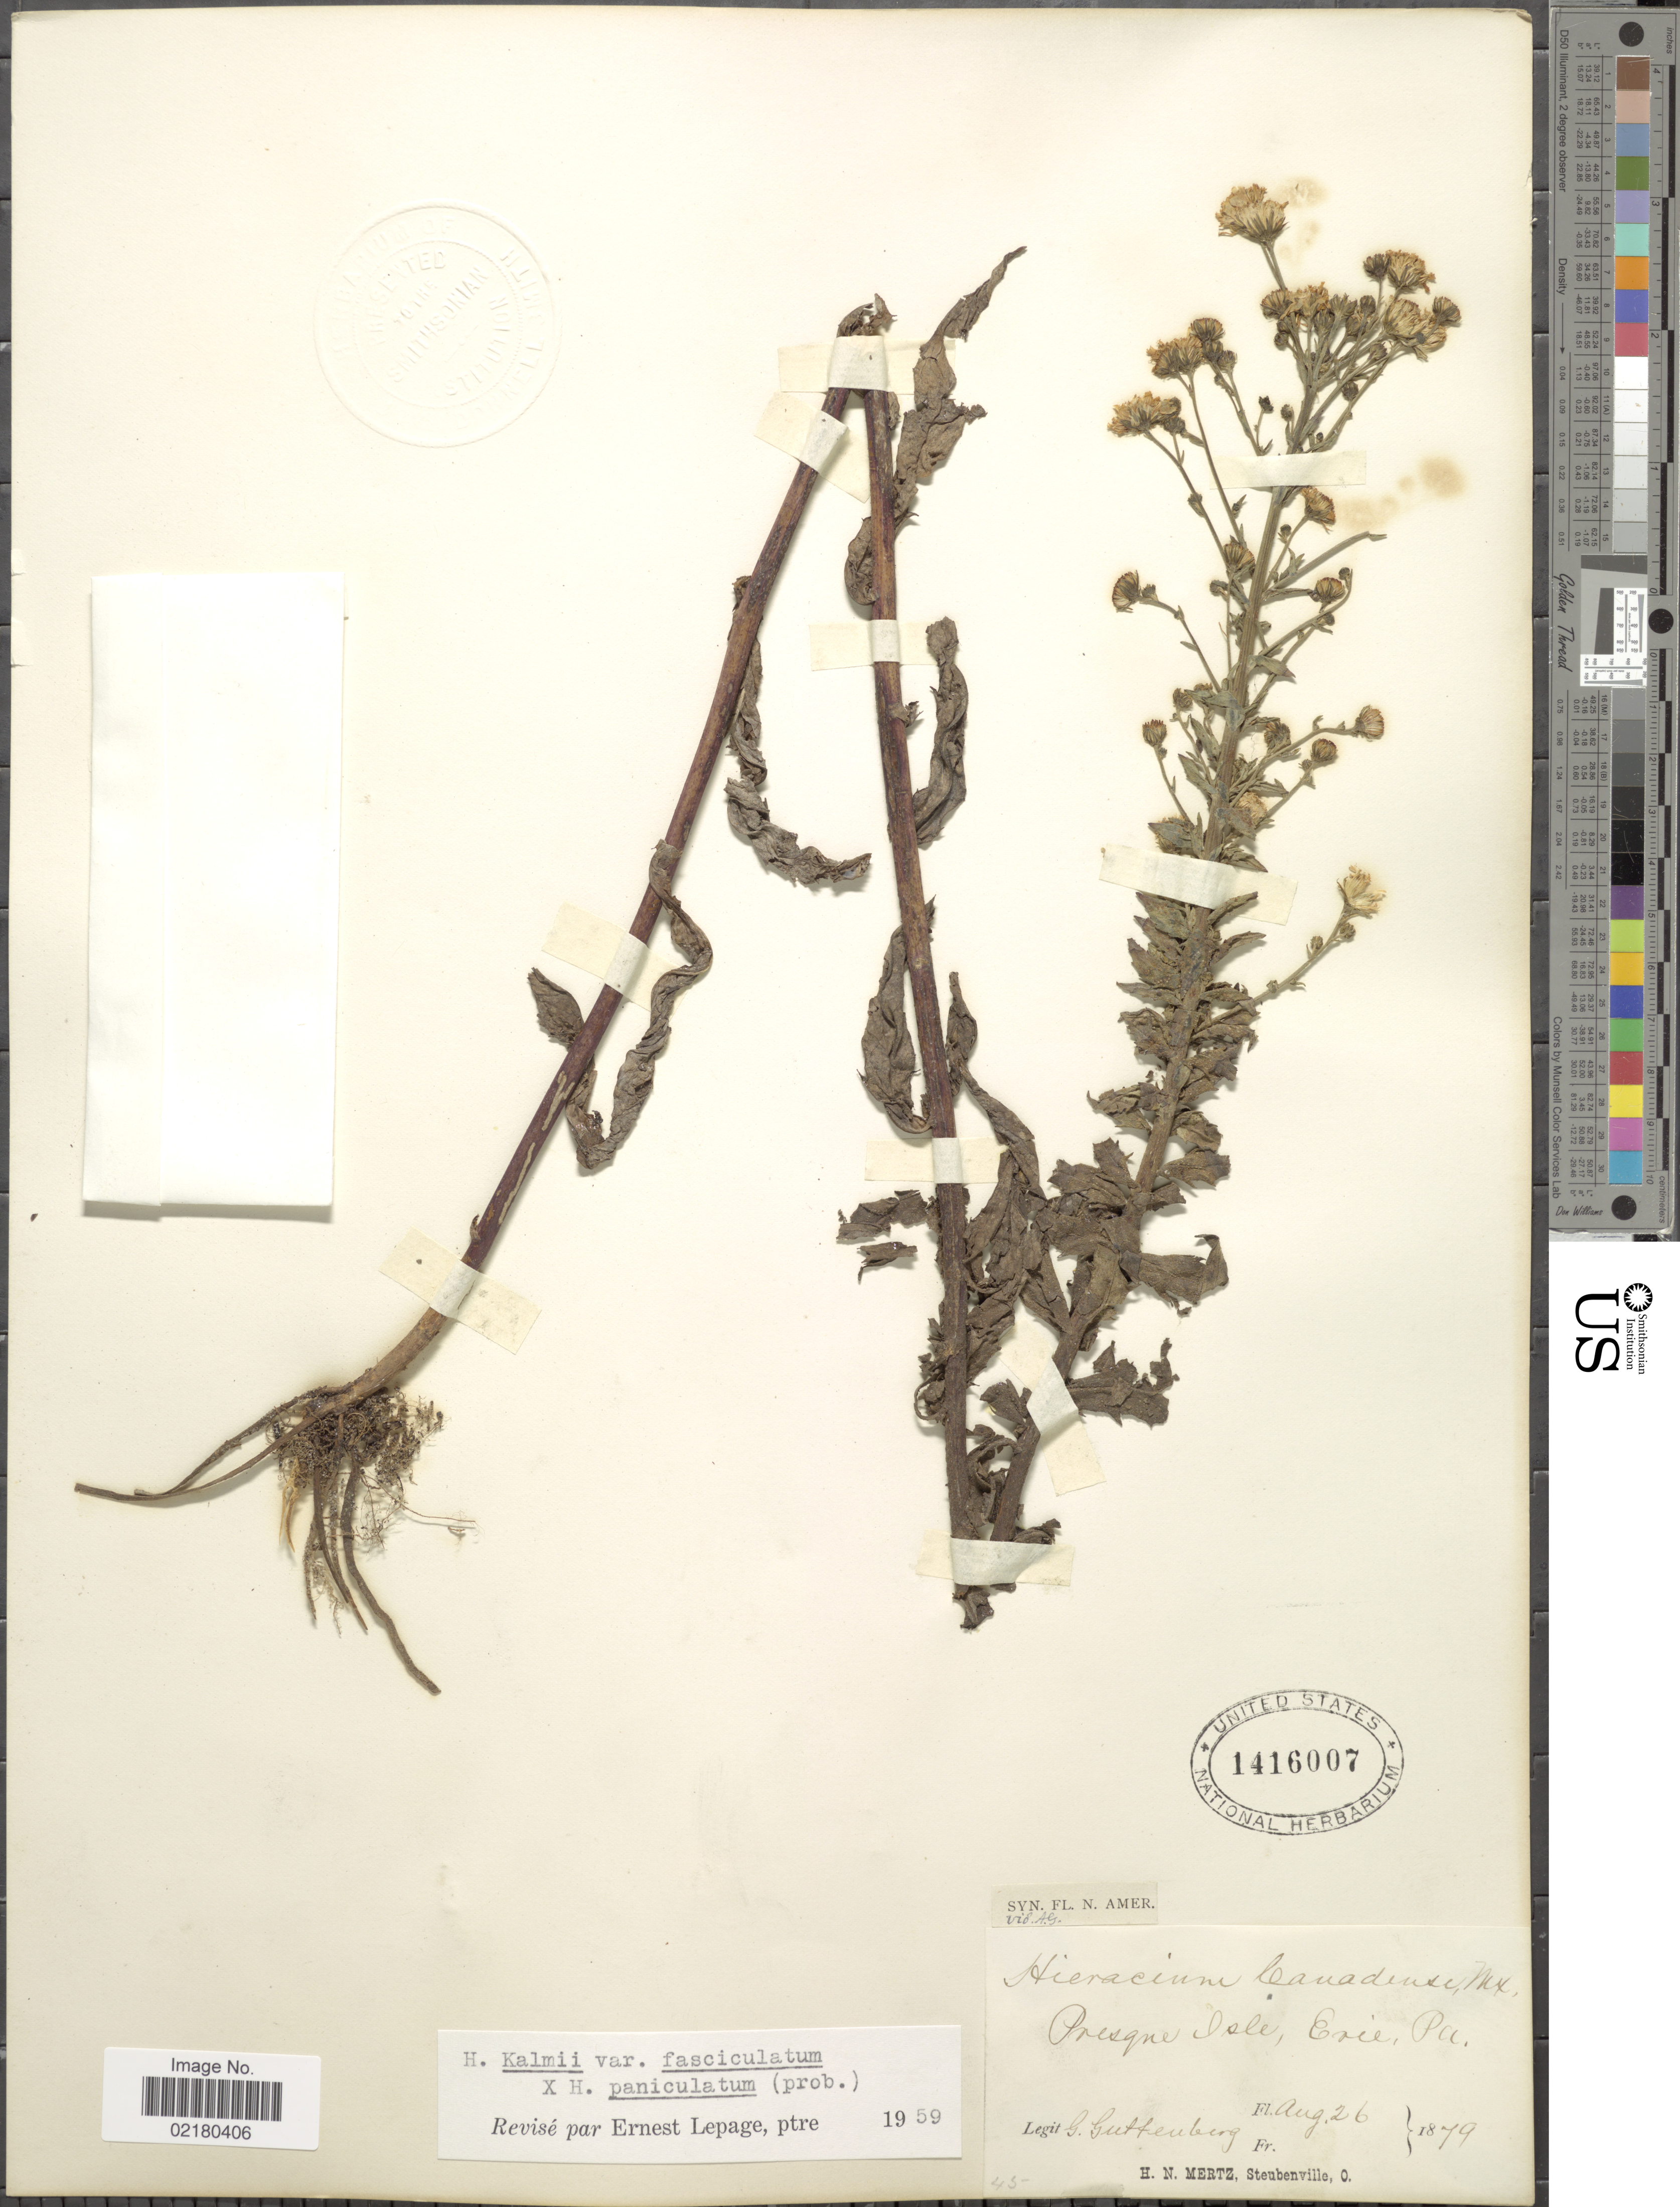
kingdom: Plantae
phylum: Tracheophyta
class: Magnoliopsida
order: Asterales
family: Asteraceae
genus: Hieracium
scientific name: Hieracium umbellatum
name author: L.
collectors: G. Guttenberg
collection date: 1879-08-26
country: United States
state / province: Pennsylvania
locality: Presque Isle, Erie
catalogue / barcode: US 1416007